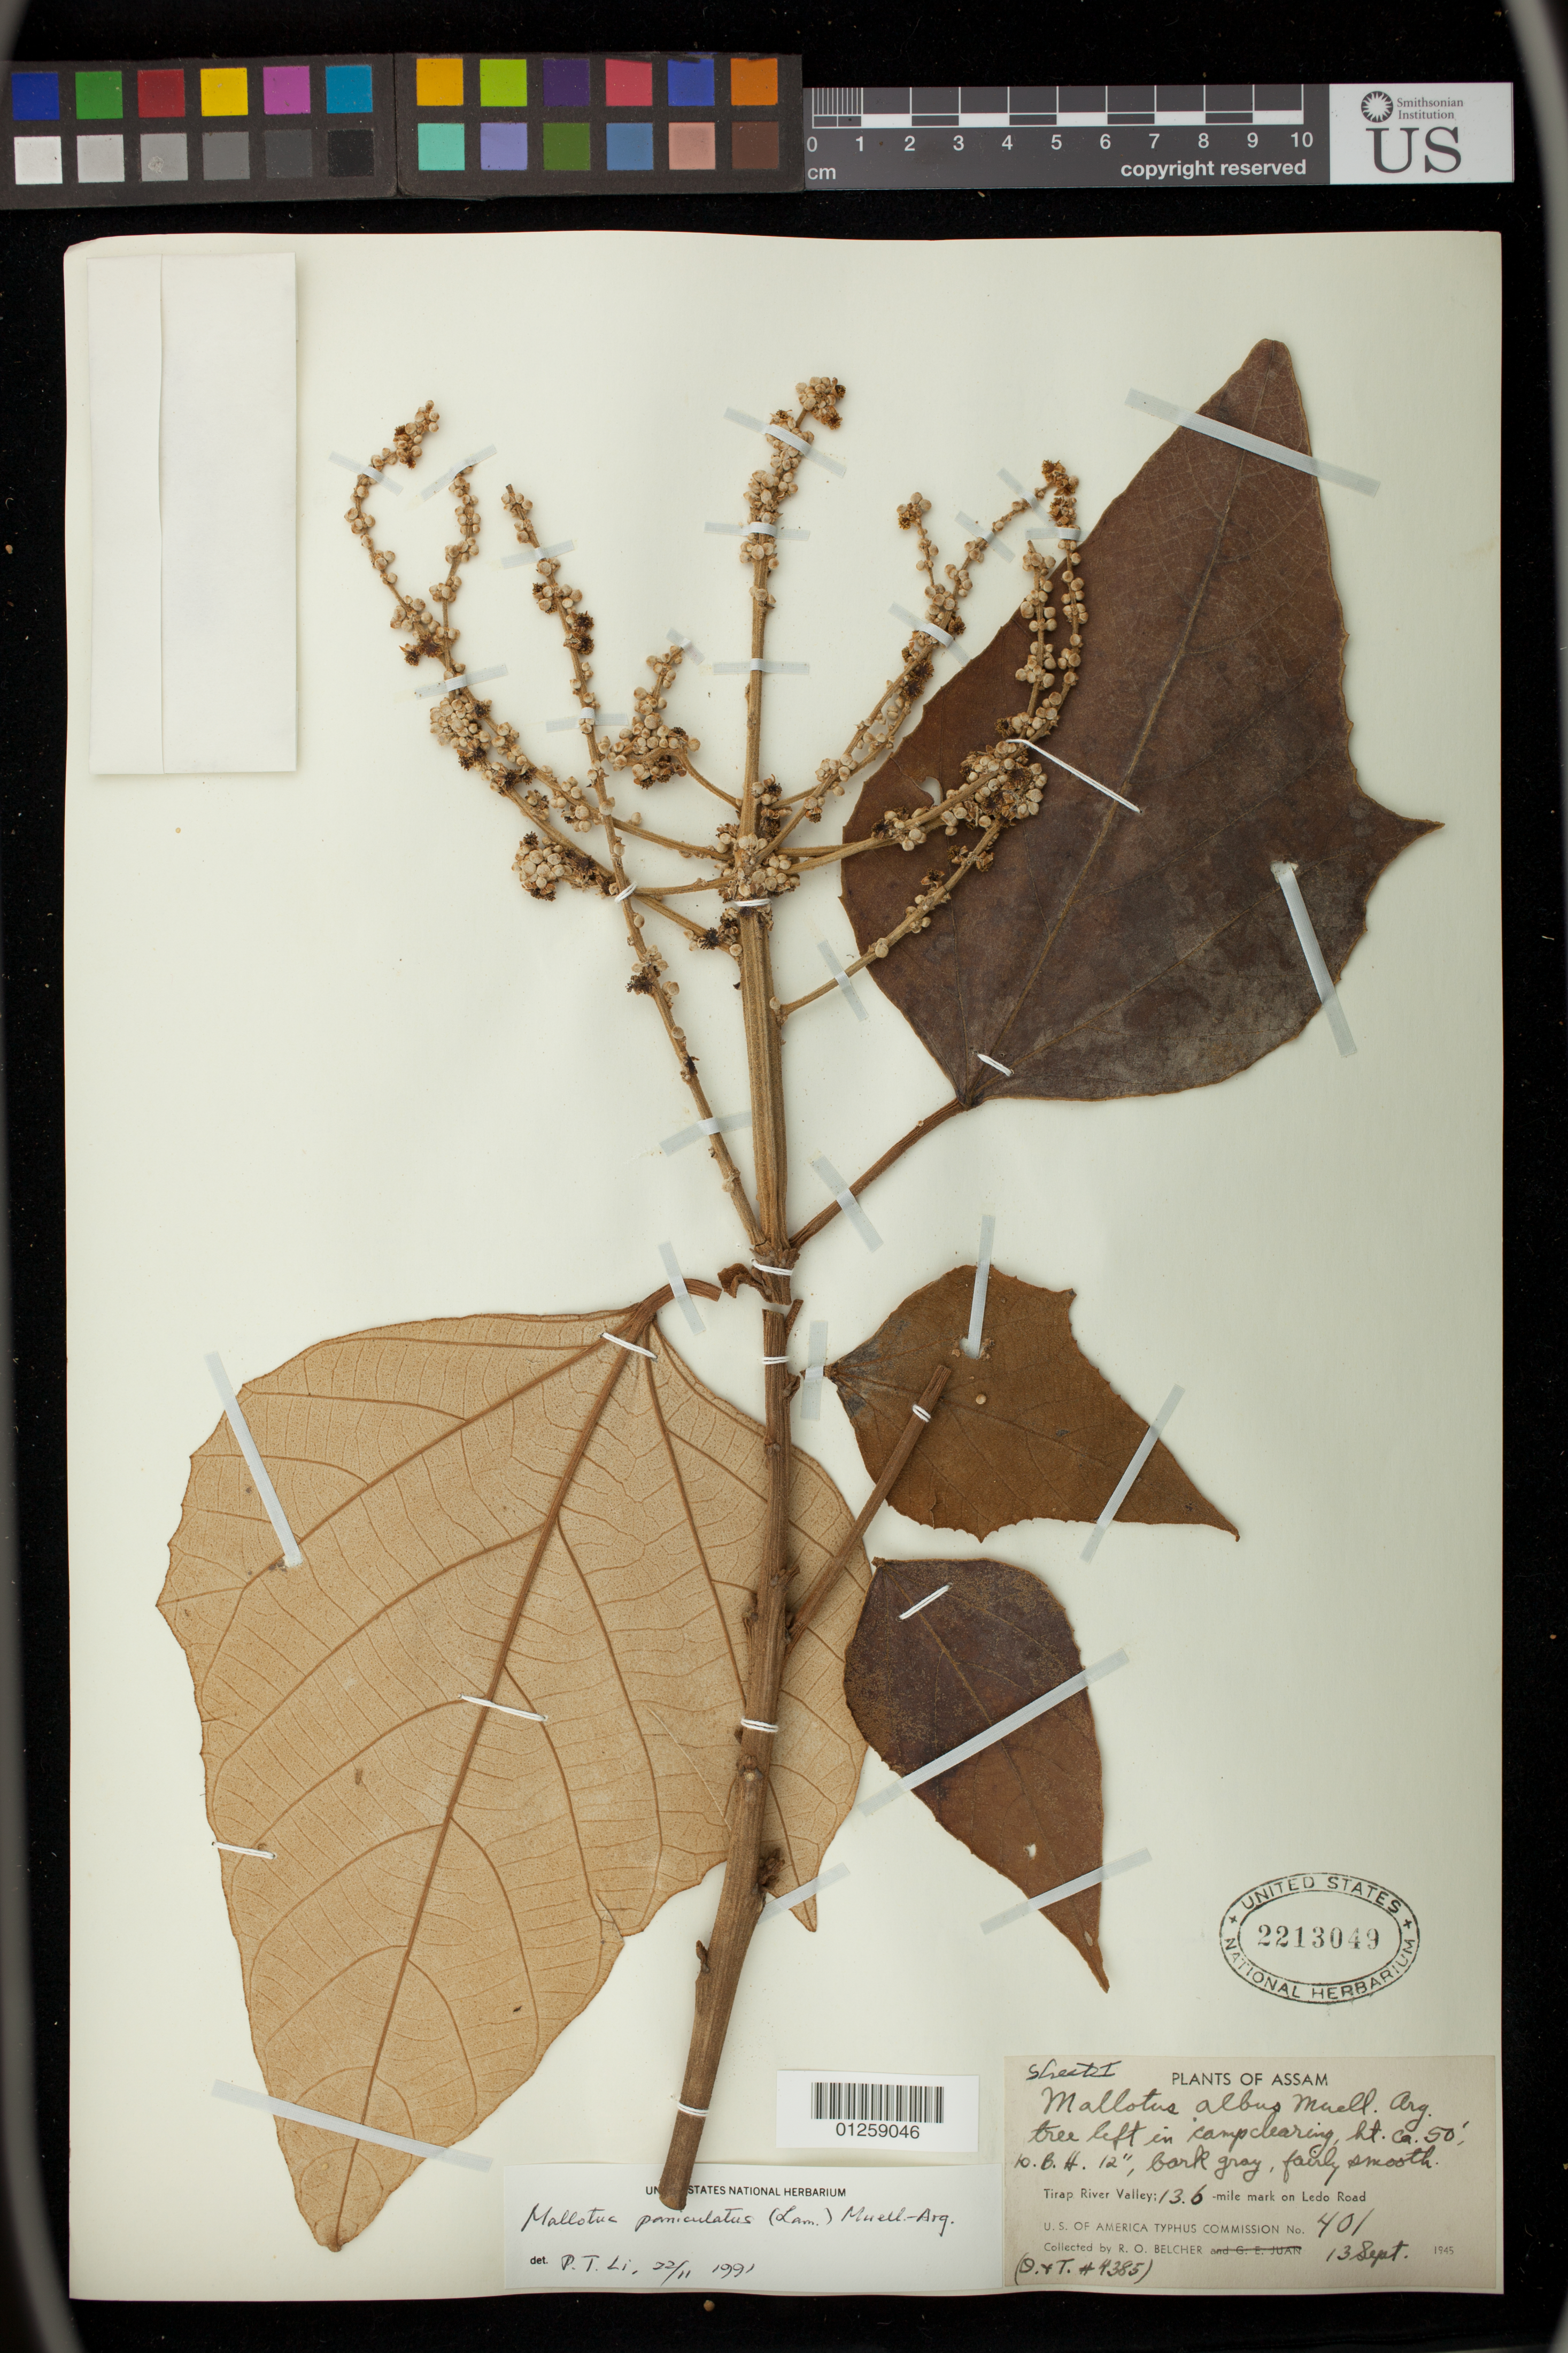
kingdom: Plantae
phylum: Tracheophyta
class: Magnoliopsida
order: Malpighiales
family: Euphorbiaceae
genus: Mallotus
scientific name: Mallotus paniculatus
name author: (Lam.) Müll. Arg.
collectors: R. Belcher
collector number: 4385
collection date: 1945-09-13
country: India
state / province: Assam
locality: Tirap River Valley; 13.6 mile mark on Ledo Road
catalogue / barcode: US 2213049